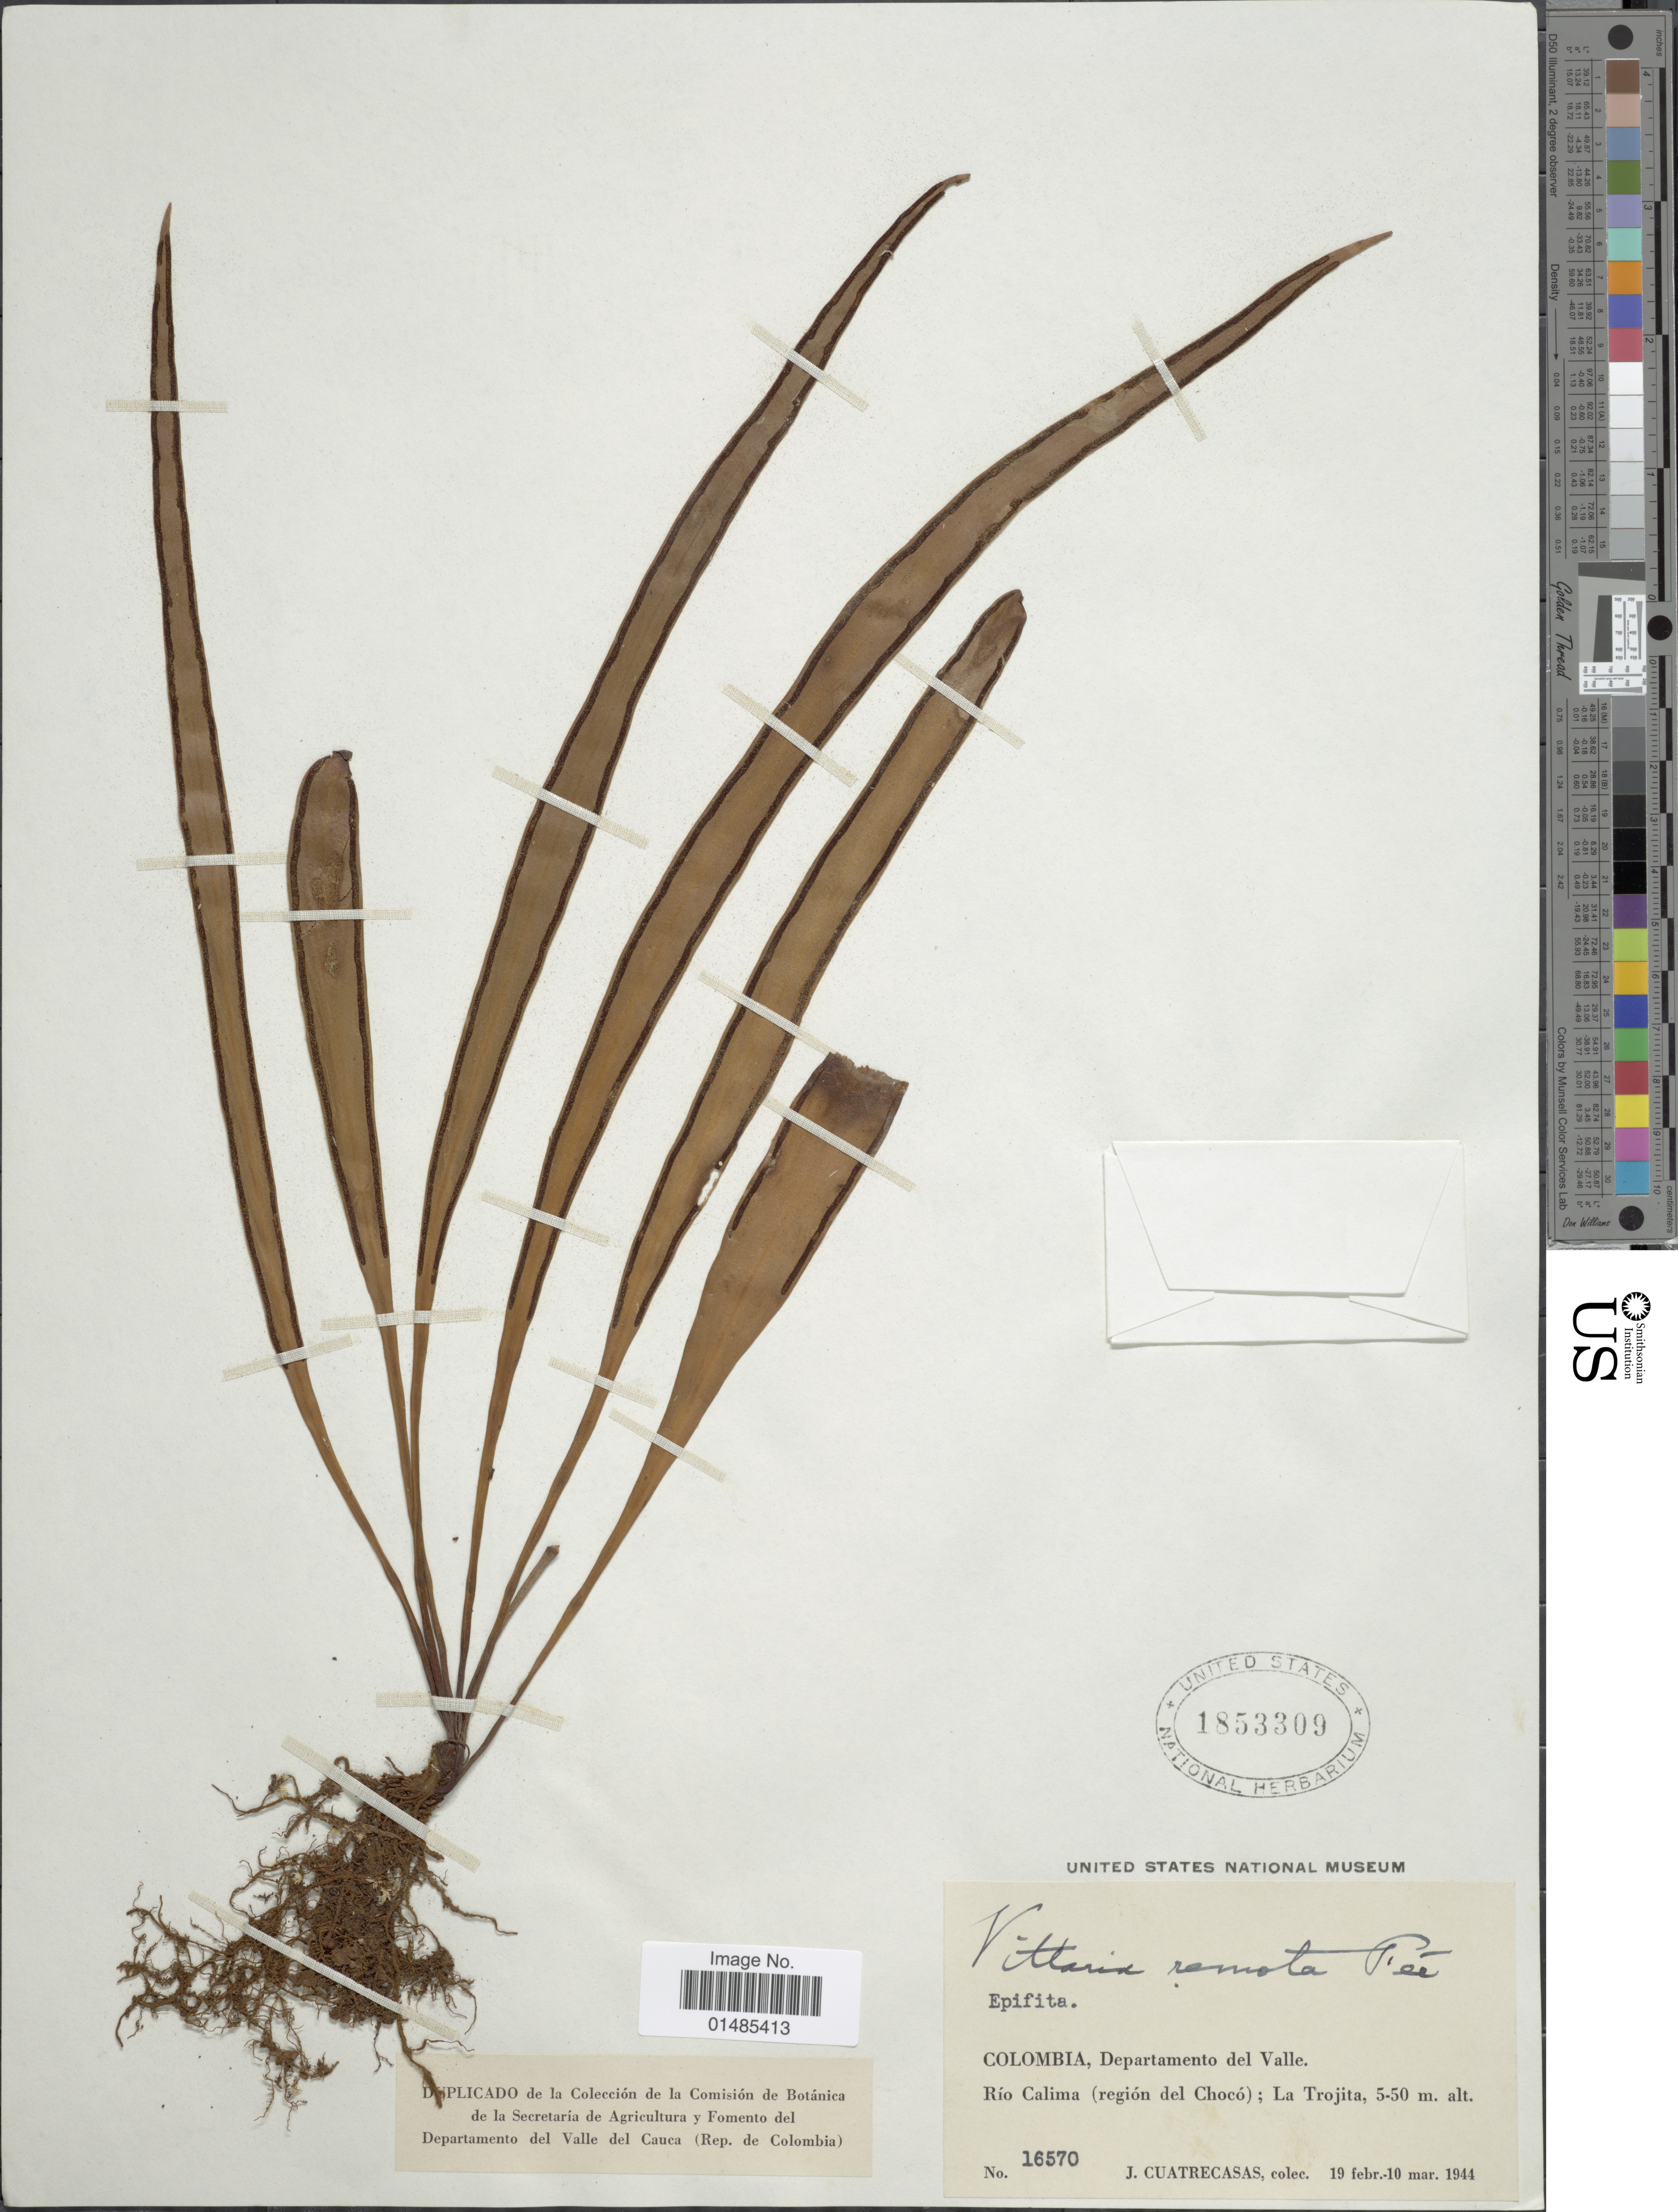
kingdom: Plantae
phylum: Tracheophyta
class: Polypodiopsida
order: Polypodiales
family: Pteridaceae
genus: Radiovittaria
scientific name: Radiovittaria remota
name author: (Fée) E.H. Crane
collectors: J. Cuatrecasas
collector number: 16570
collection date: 1944-02-19/1944-03-10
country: Colombia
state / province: Valle del Cauca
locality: Departamento del Valle. Río Calima (región del Chocó); La Trojita.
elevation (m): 5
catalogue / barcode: US 1853309